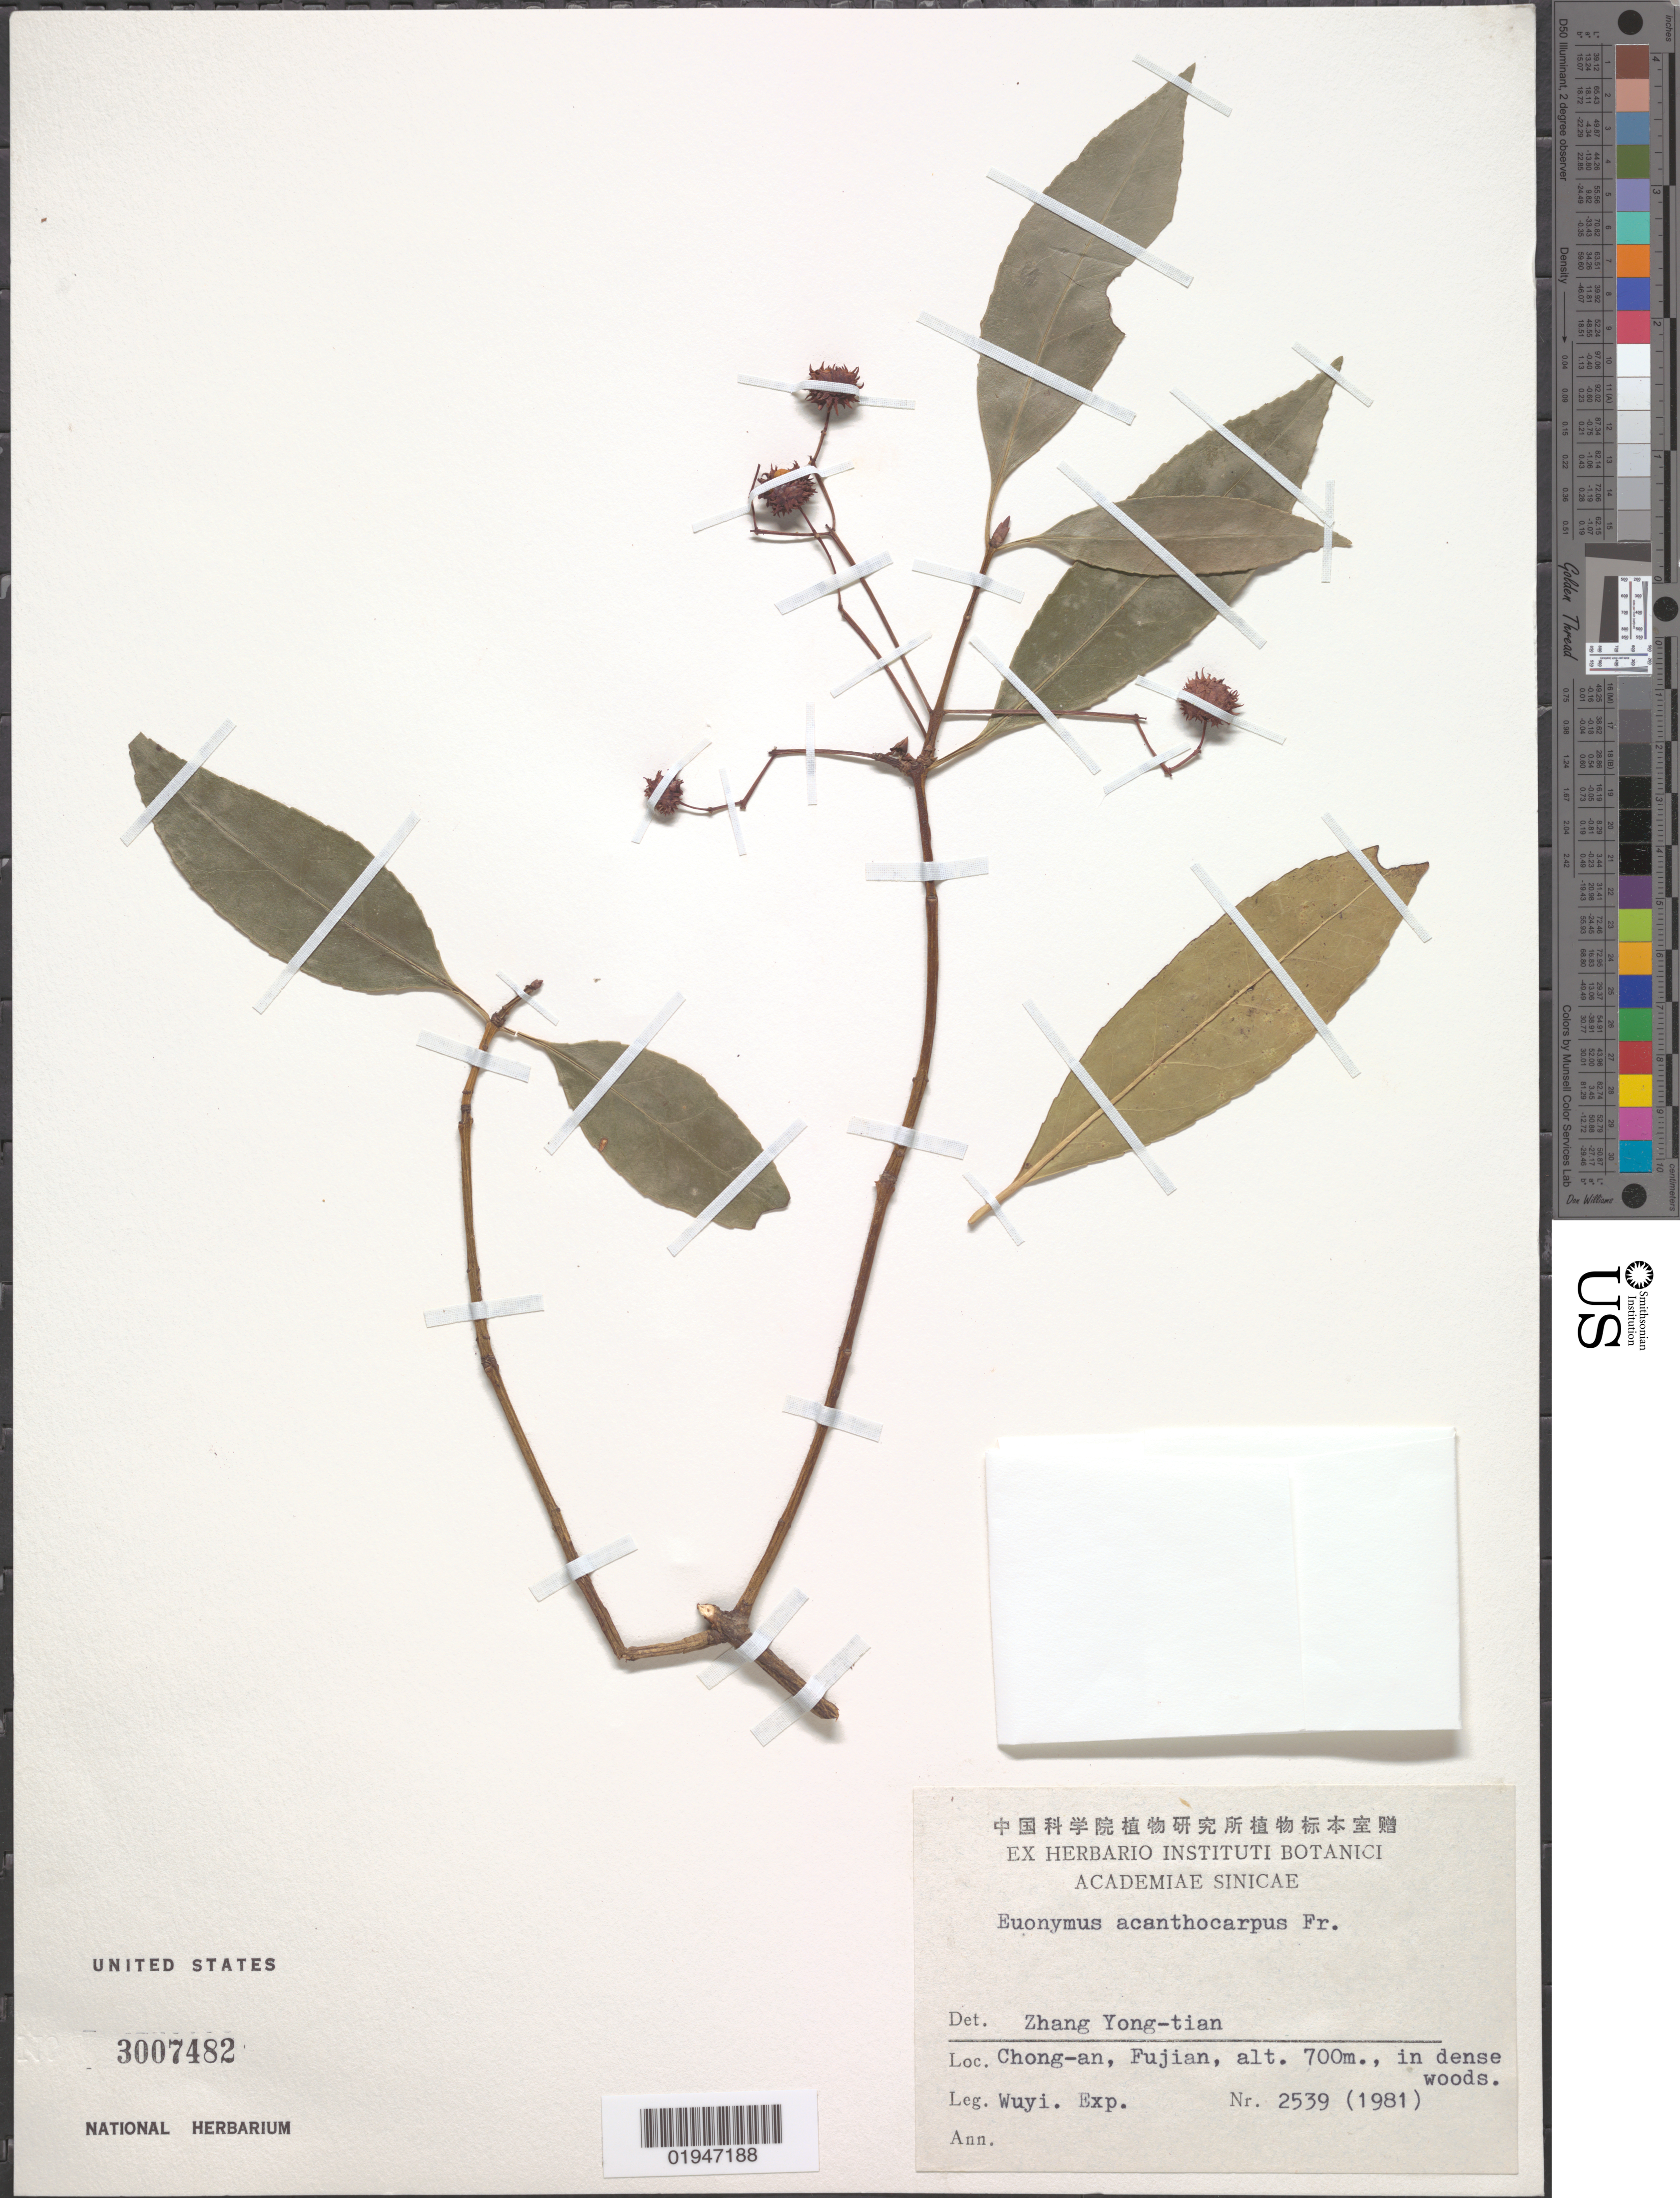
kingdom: Plantae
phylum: Tracheophyta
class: Magnoliopsida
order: Celastrales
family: Celastraceae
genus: Euonymus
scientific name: Euonymus acanthocarpus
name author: Franch.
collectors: Wuyi. Exped.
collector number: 2539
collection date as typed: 1981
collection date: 1981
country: China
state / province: Fujian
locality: Chong-an, Fujian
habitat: Dense woods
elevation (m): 700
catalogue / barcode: US 3007482